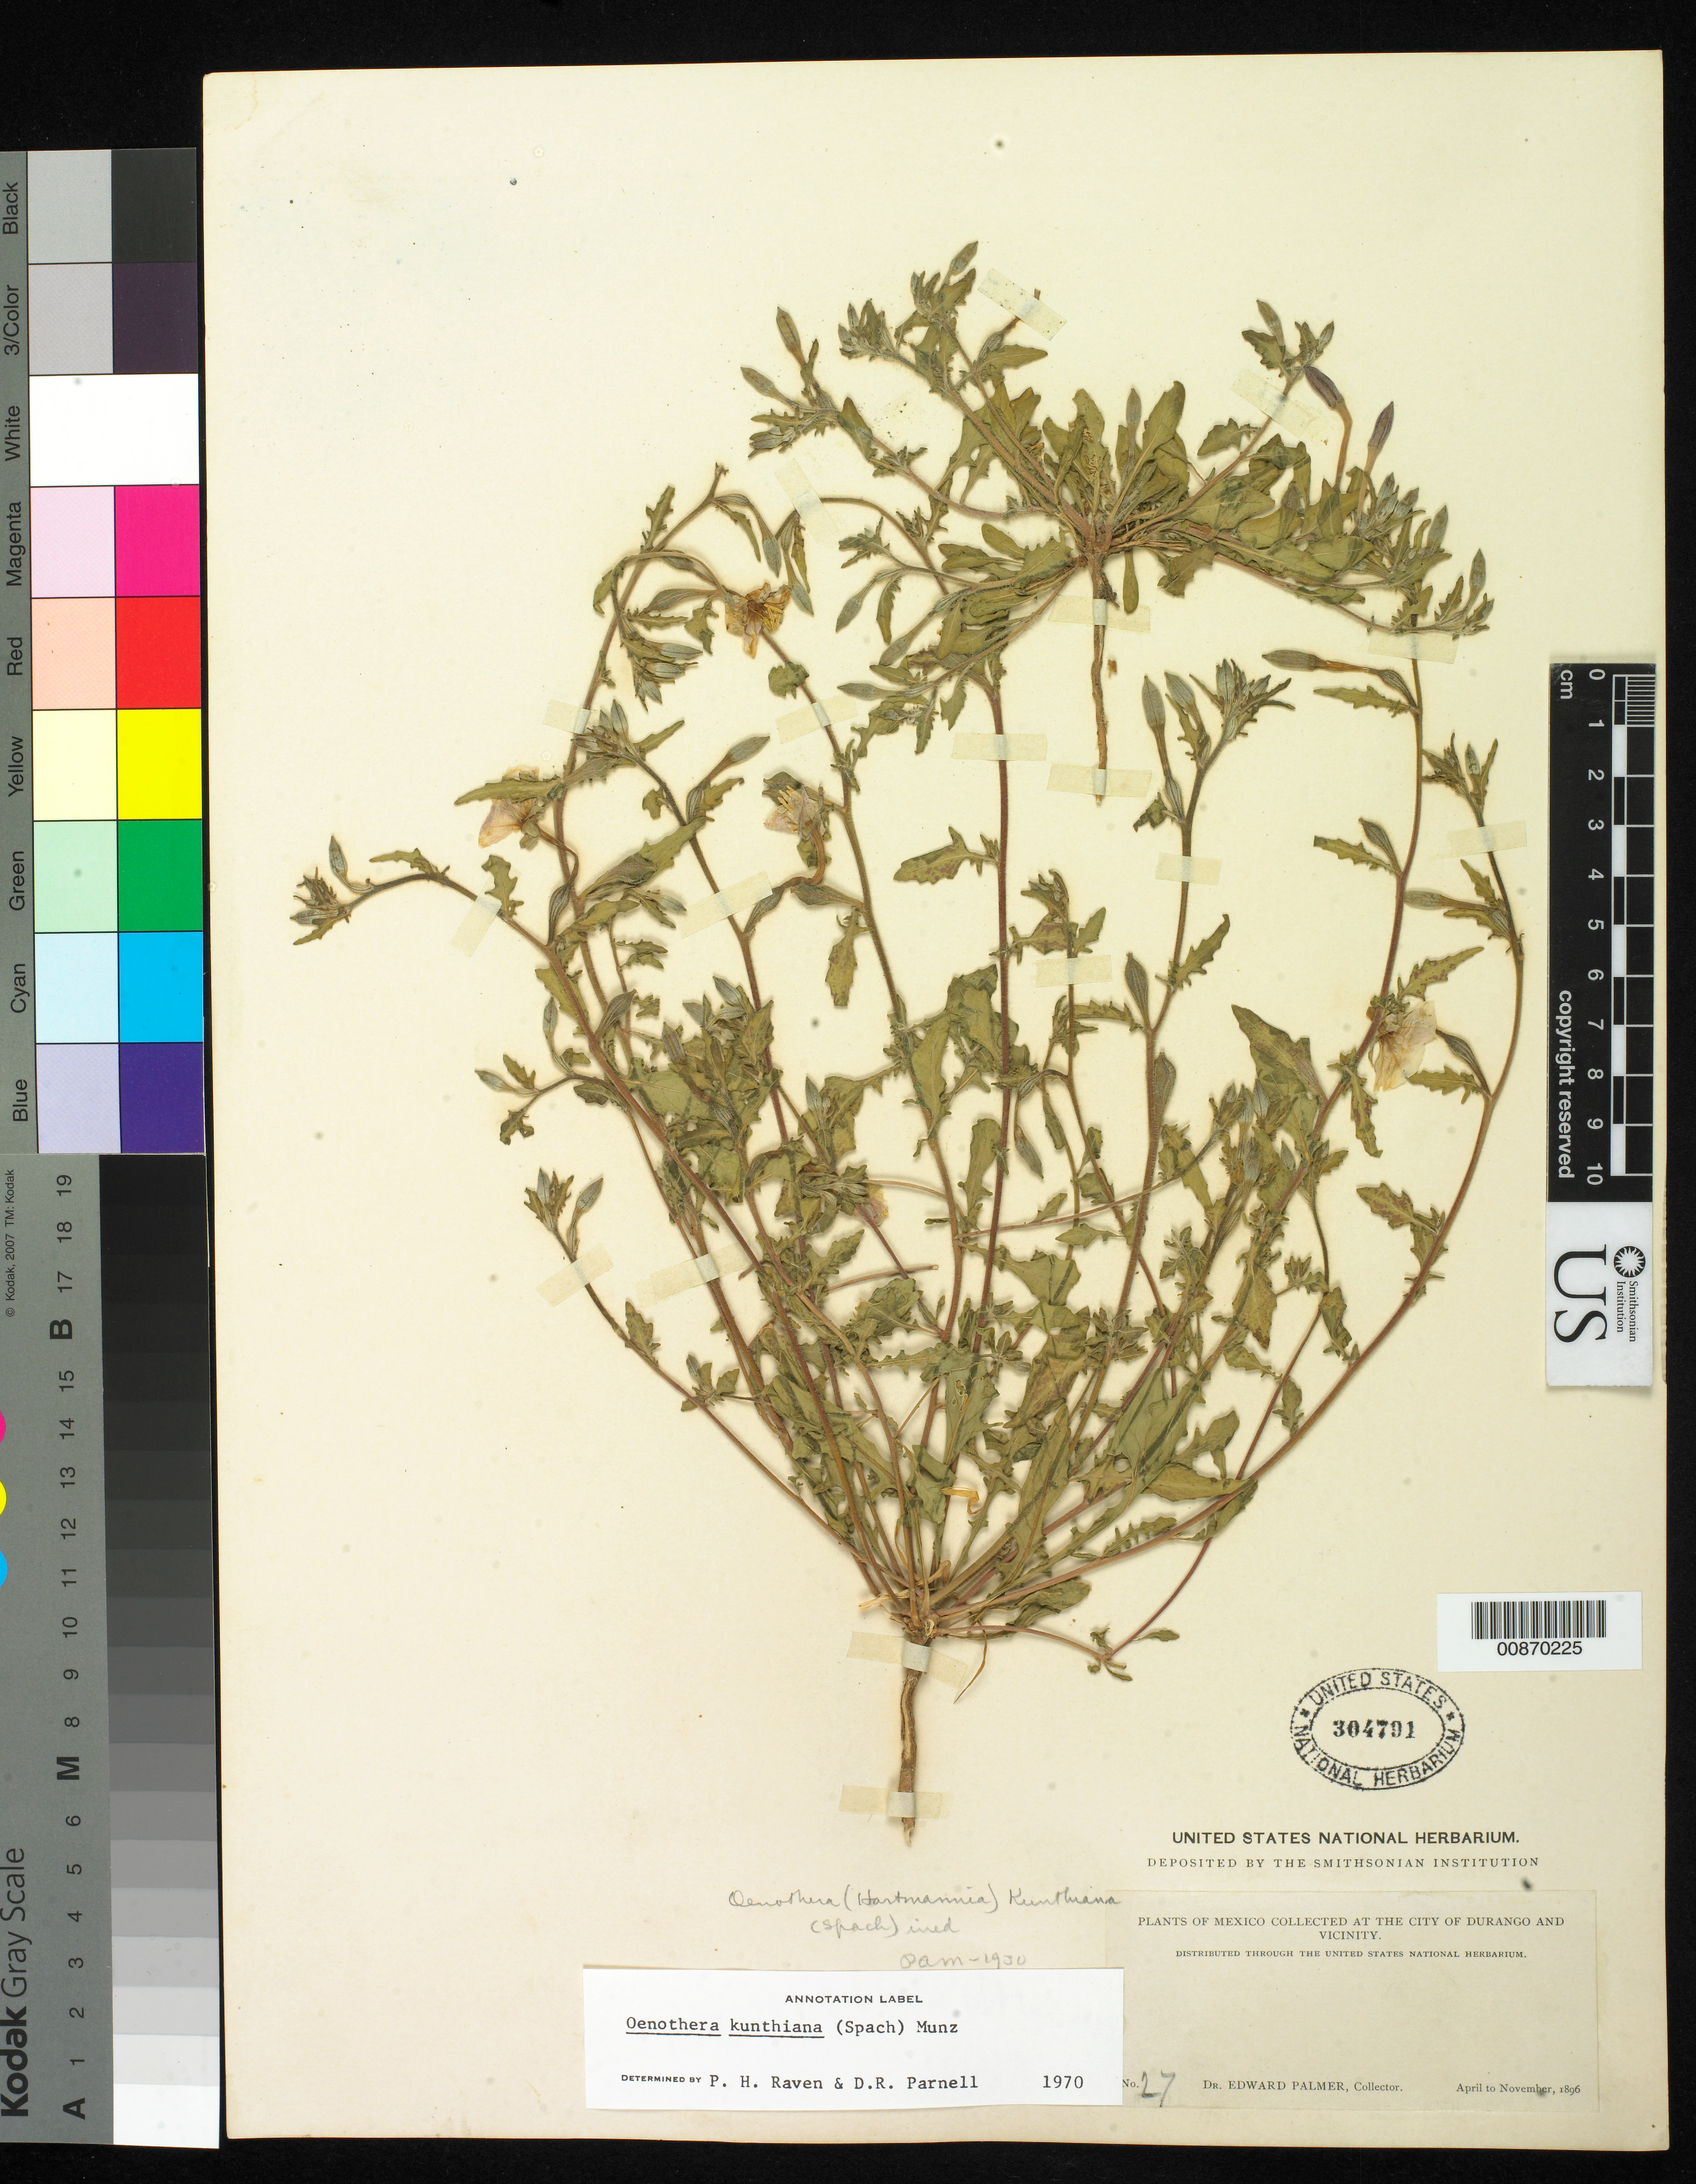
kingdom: Plantae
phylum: Tracheophyta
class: Magnoliopsida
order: Myrtales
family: Onagraceae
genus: Oenothera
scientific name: Oenothera kunthiana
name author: (Spach) Munz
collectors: E. Palmer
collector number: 27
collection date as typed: Apr 1896 to -- Nov 1896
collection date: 1896-04/1896-11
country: Mexico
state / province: Durango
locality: City of Durango and vicinity.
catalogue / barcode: US 304791